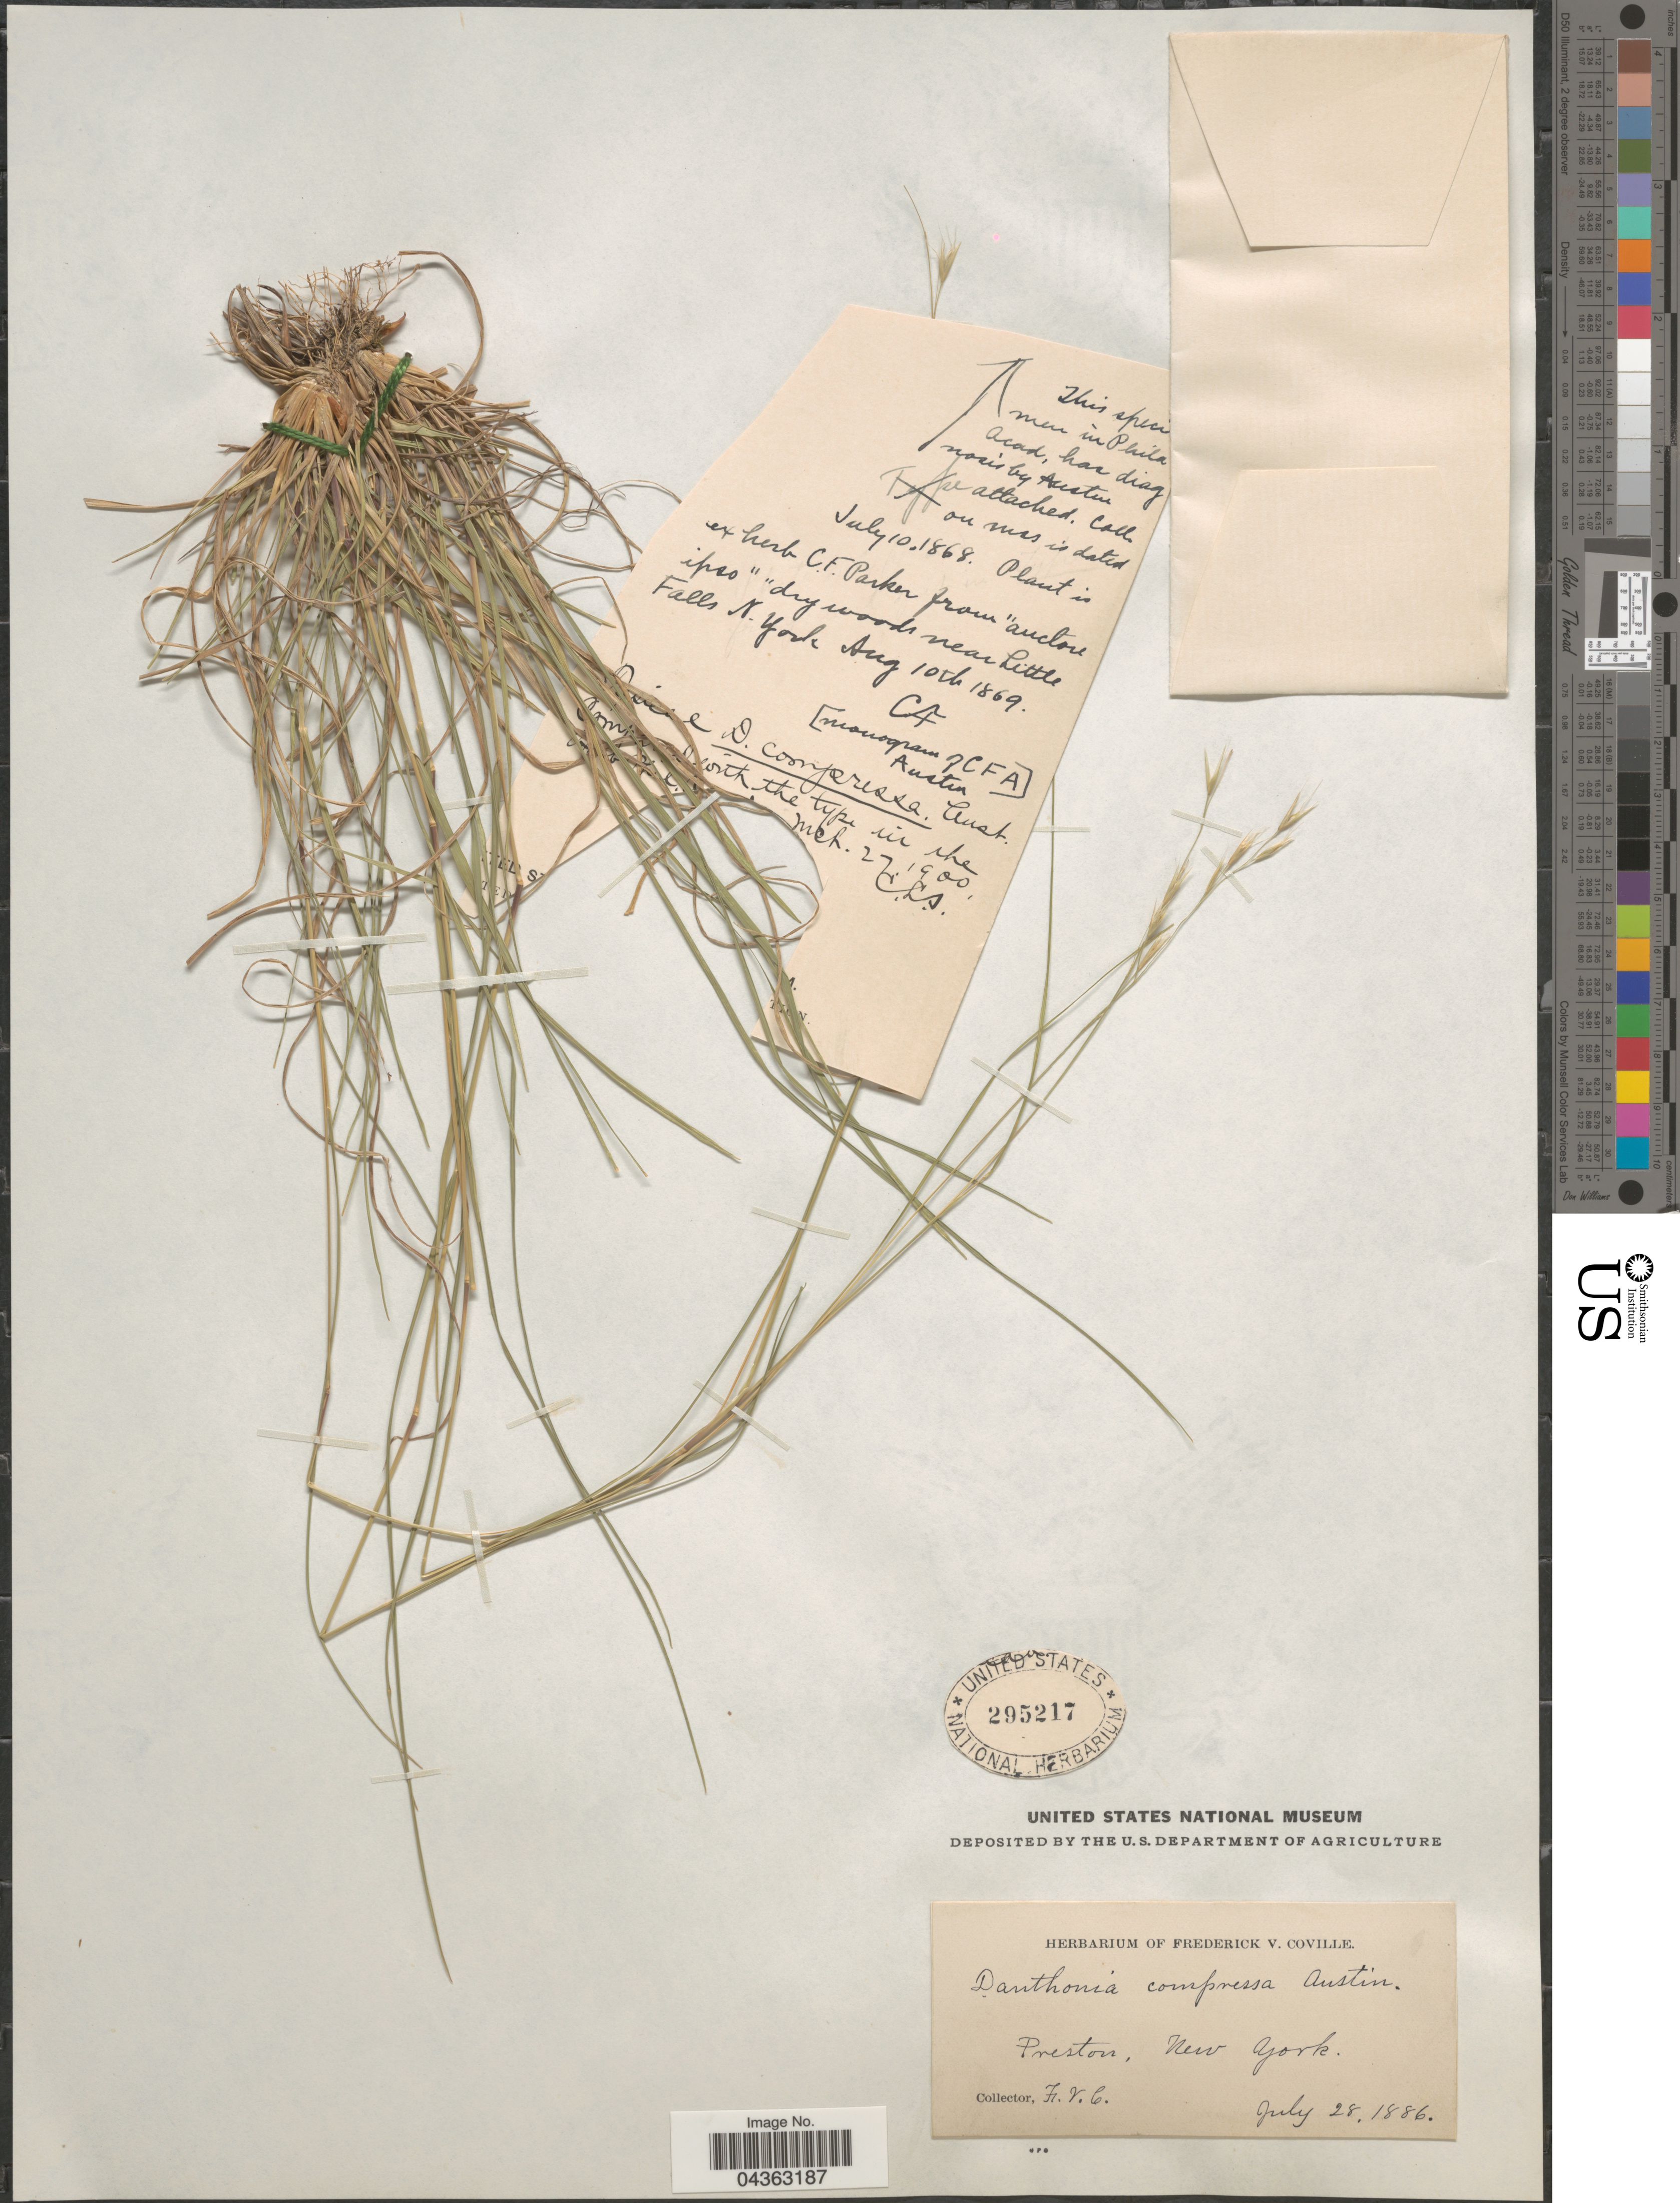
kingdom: Plantae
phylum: Tracheophyta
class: Liliopsida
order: Poales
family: Poaceae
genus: Danthonia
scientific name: Danthonia compressa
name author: Austin in F. Peck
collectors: F. V. Coville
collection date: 1886-07-28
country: United States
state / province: New York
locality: Preston.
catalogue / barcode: US 295217